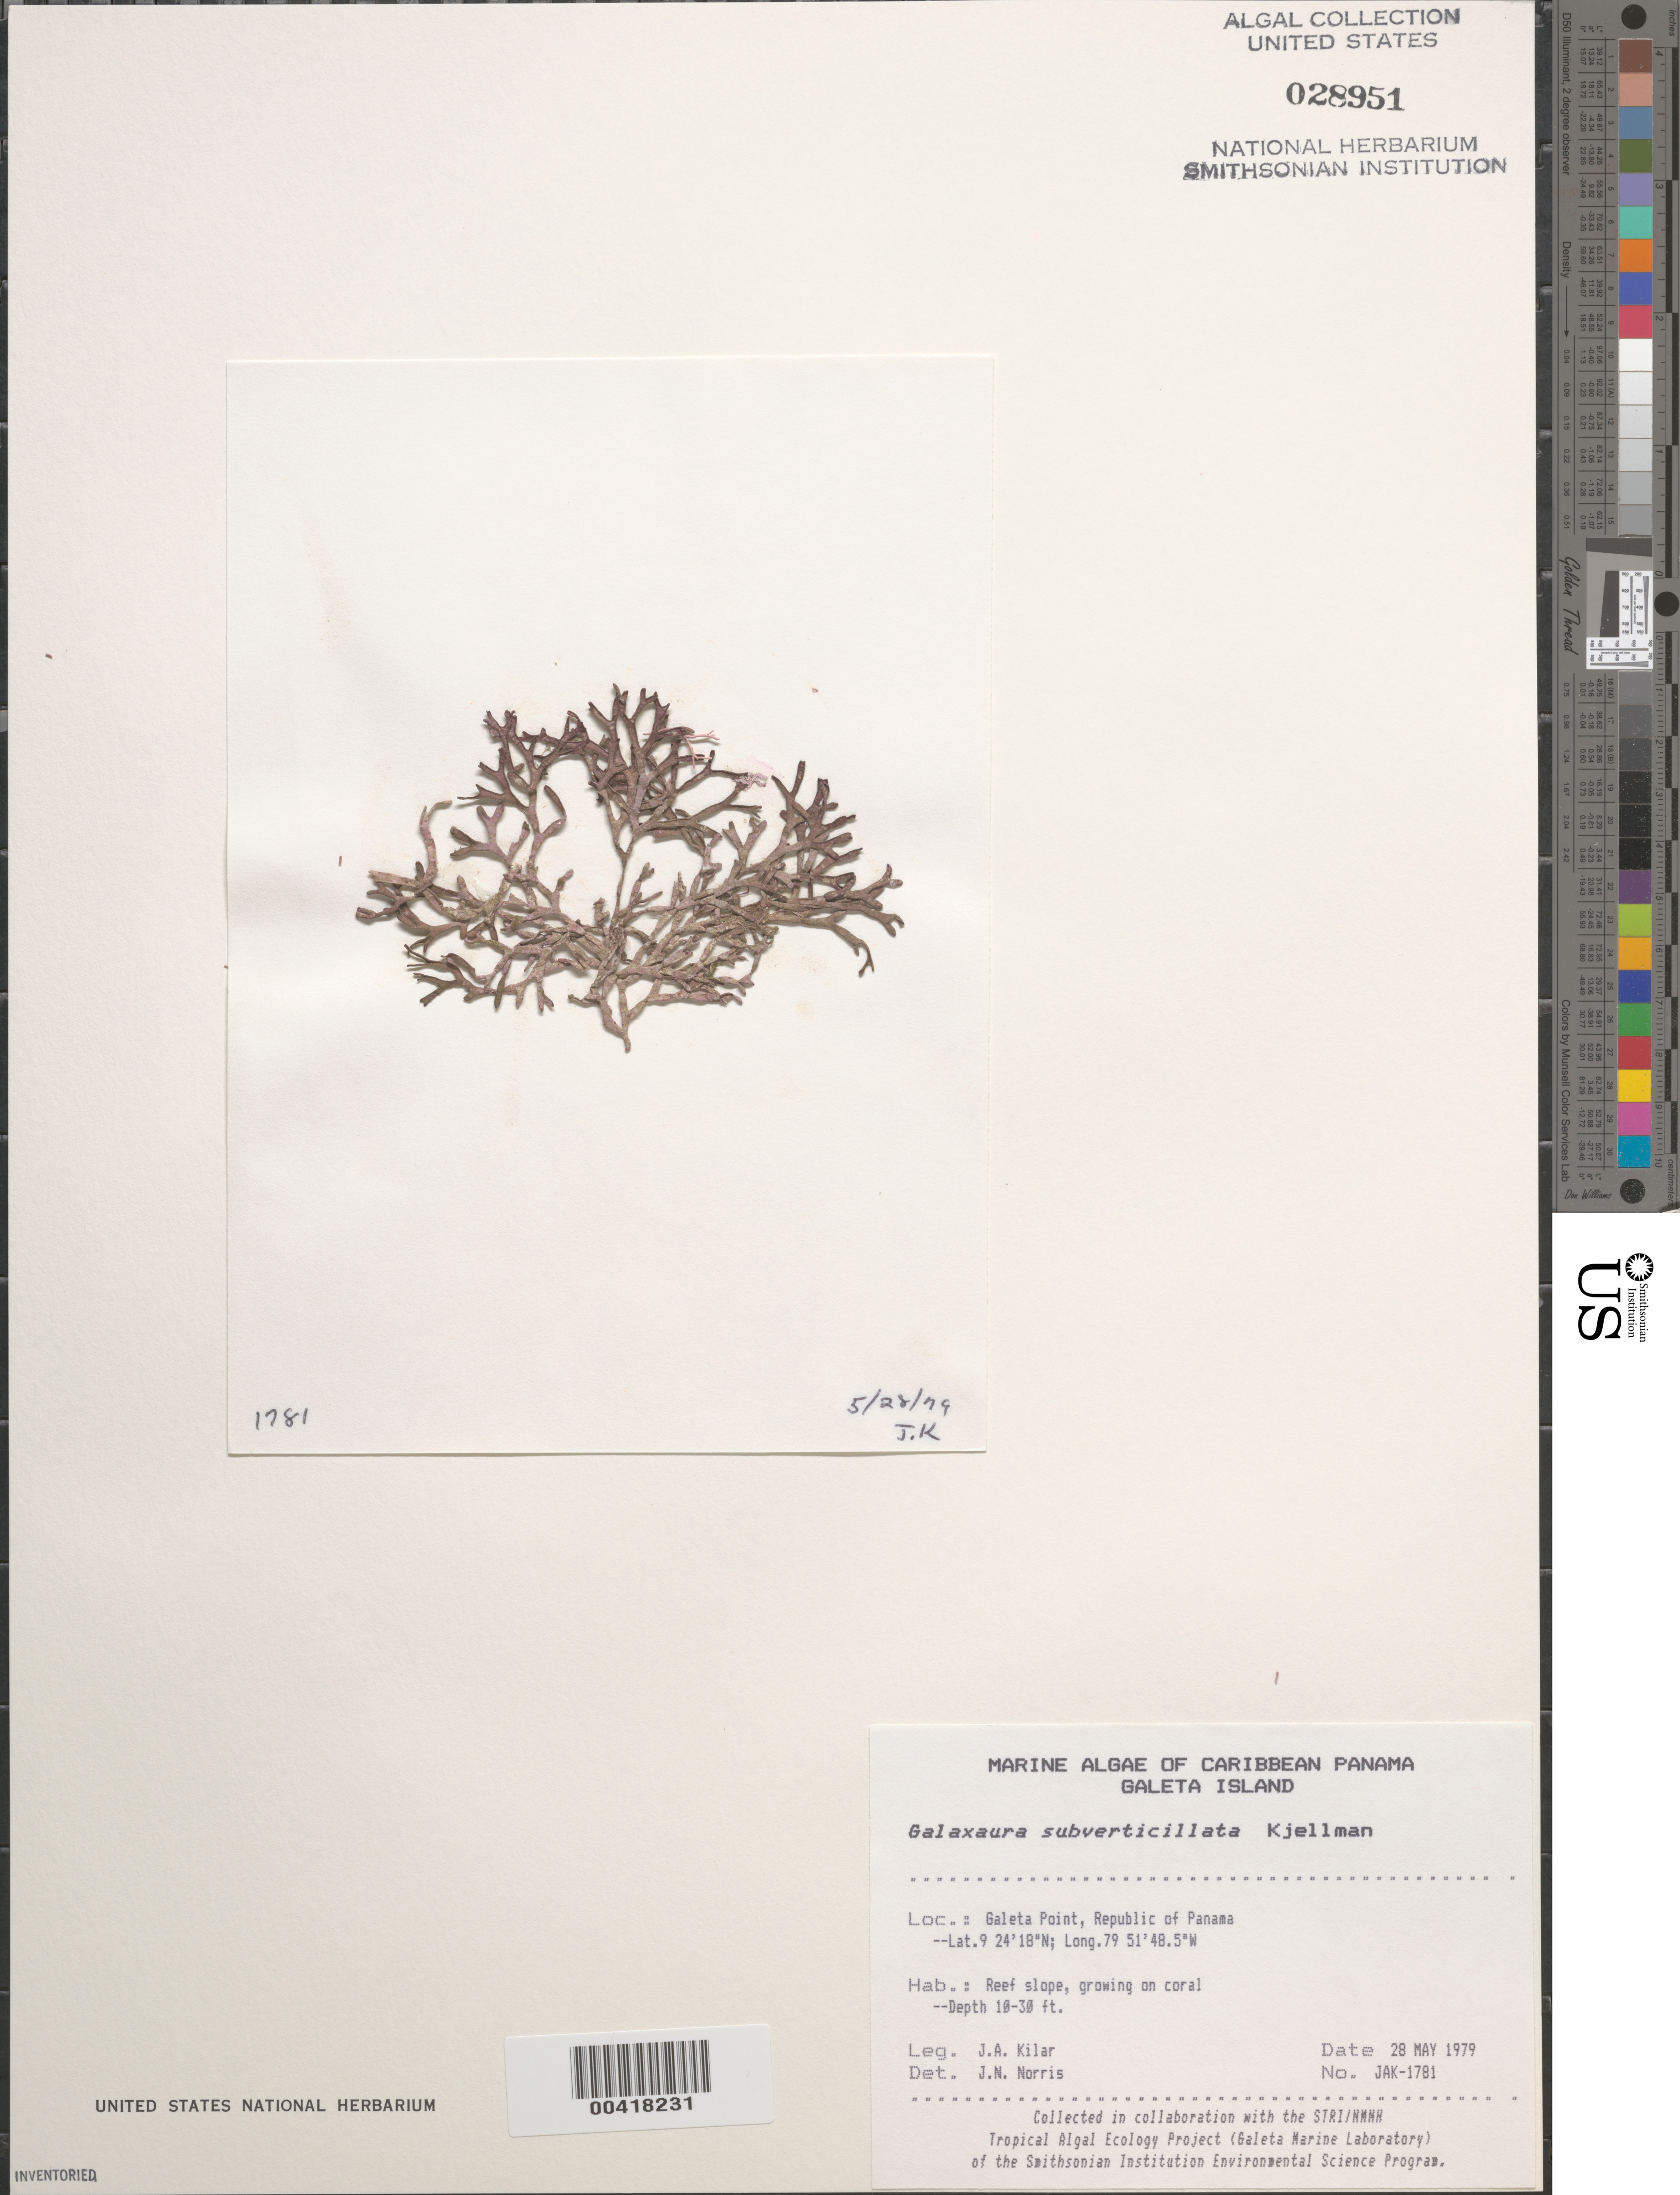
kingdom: Plantae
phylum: Rhodophyta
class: Florideophyceae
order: Nemaliales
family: Galaxauraceae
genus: Galaxaura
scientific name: Galaxaura rugosa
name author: (Ellis & Sol.) J.V.Lamouroux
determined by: Algae name updating Project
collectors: J. A. Kilar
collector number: JAK-1781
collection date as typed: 28 May 1979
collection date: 1979-05-28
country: Panama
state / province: Colón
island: Galeta Island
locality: Galeta Point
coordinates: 9 24' 18" N, 79 51' 48.5" W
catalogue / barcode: US 28951